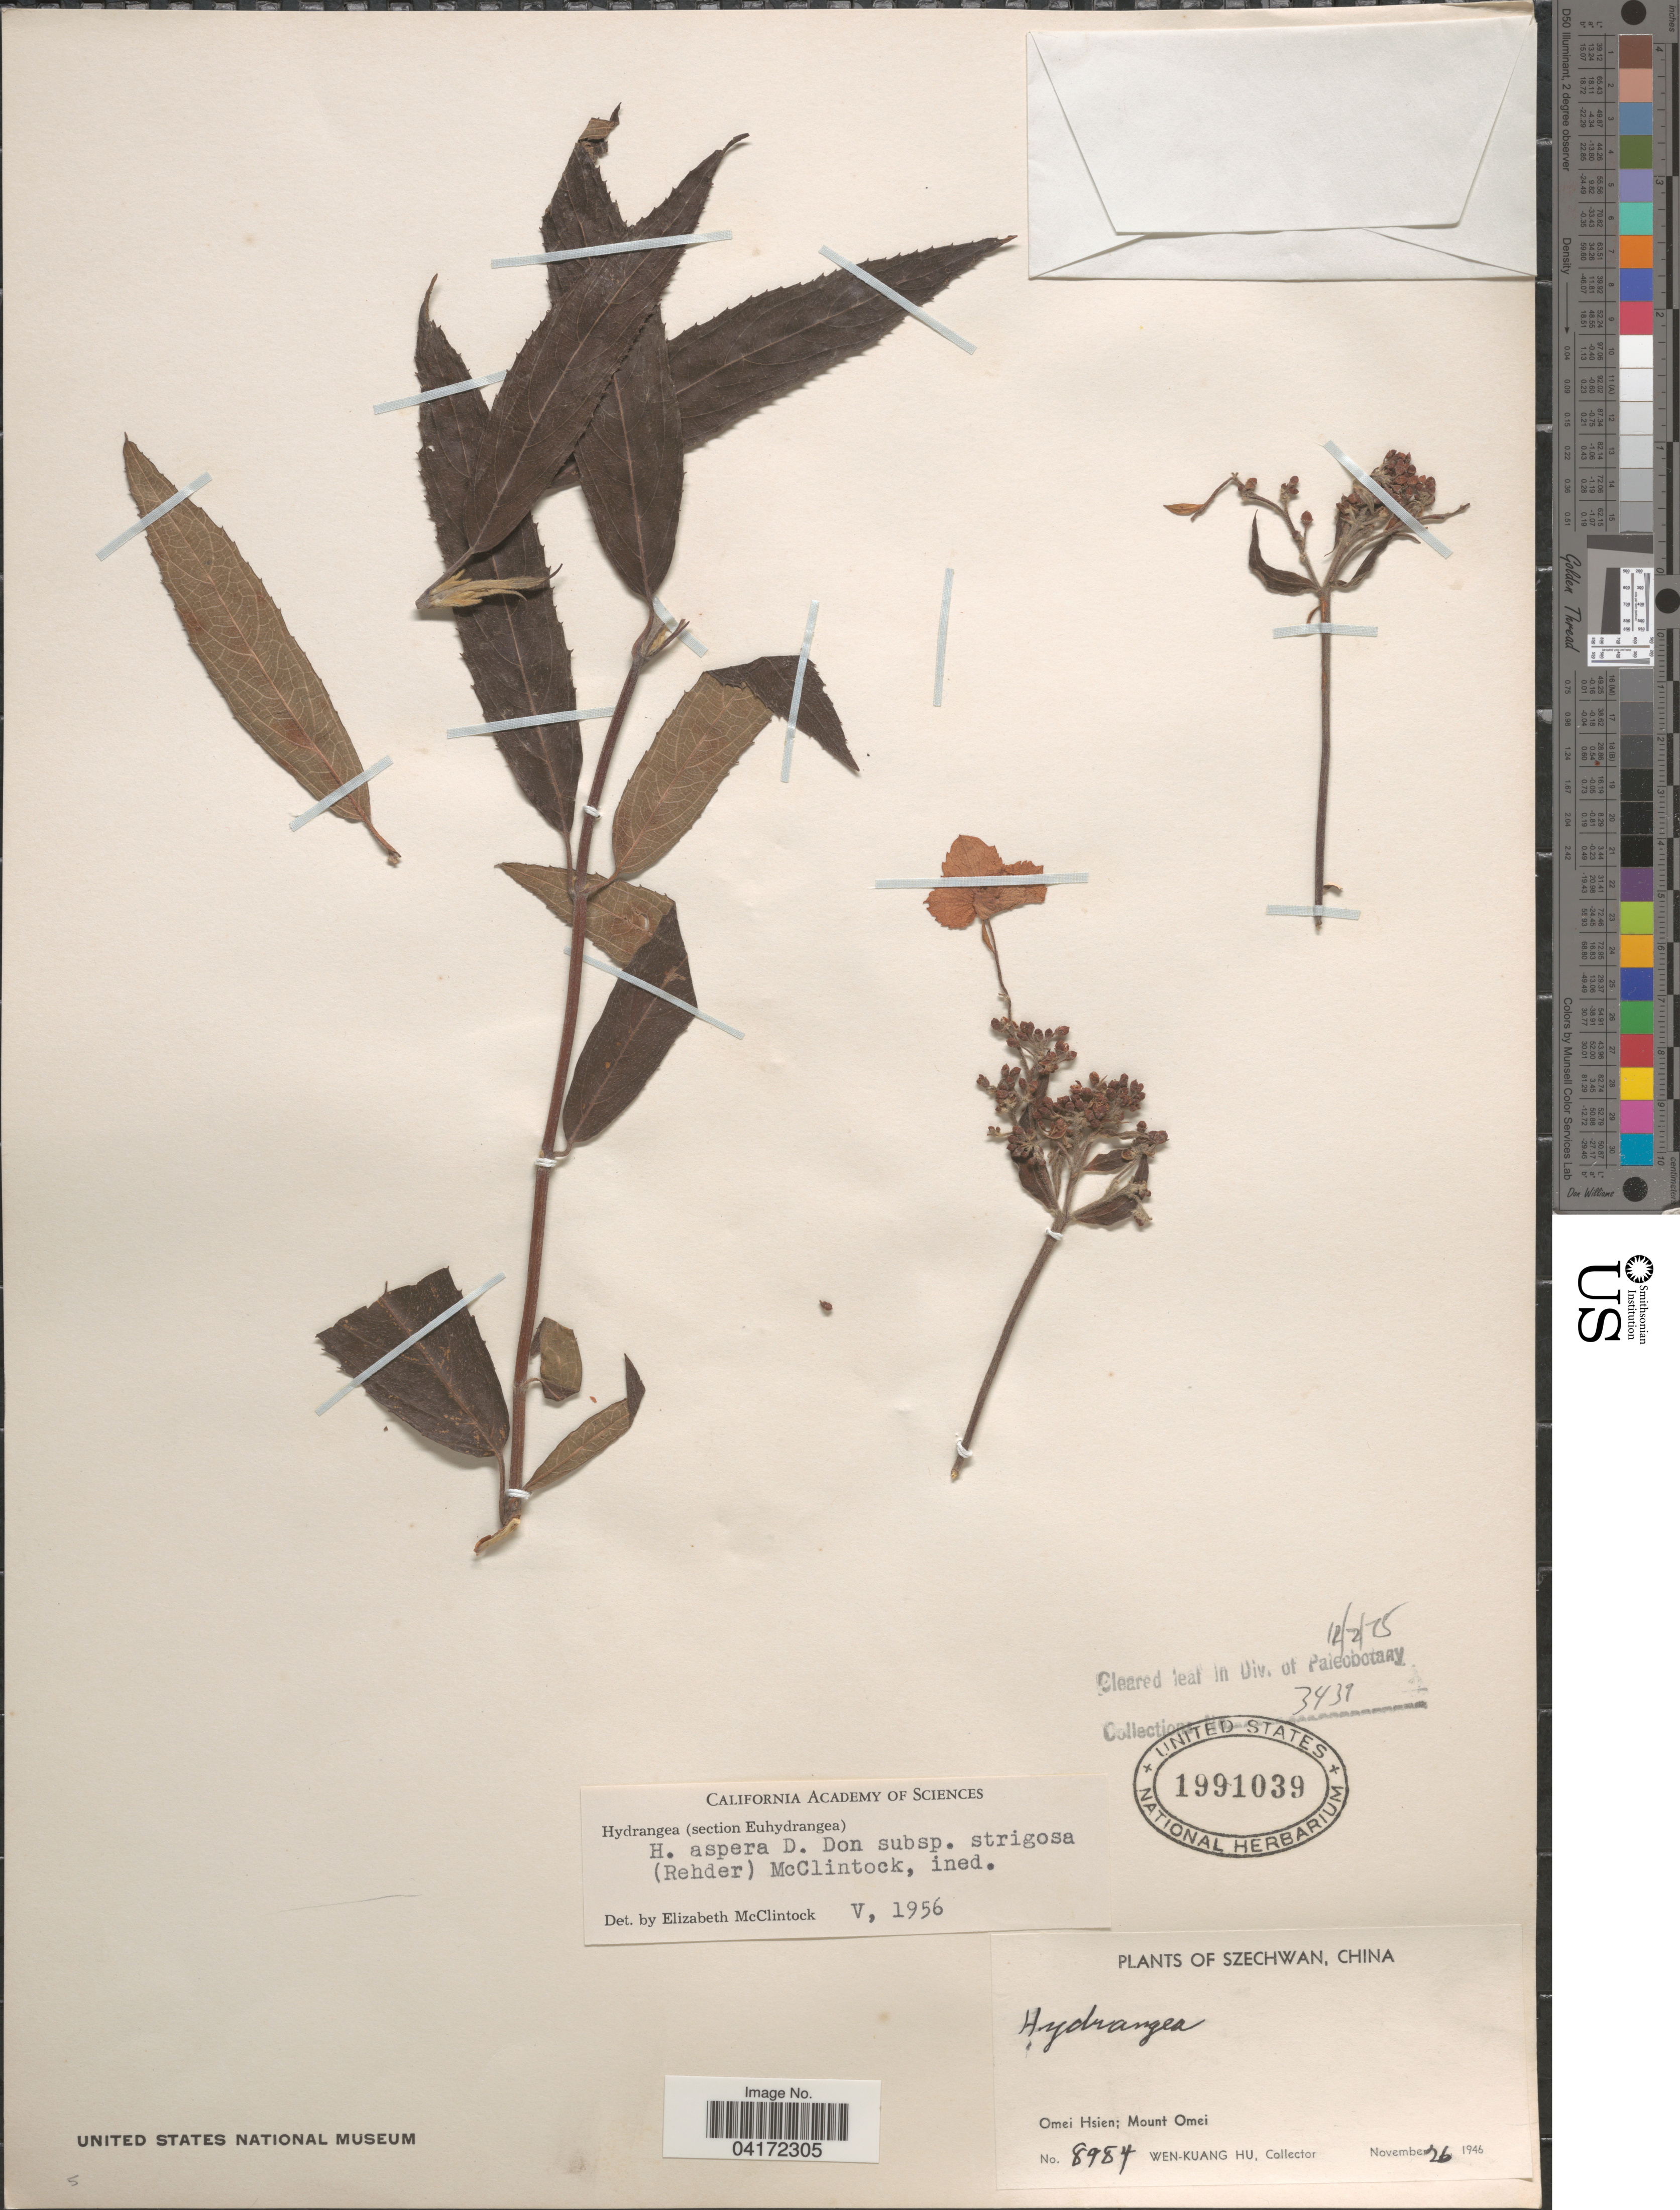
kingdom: Plantae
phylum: Tracheophyta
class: Magnoliopsida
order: Cornales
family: Hydrangeaceae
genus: Hydrangea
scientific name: Hydrangea aspera subsp. strigosa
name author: (Rehder) E. M. McClint.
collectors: W. K. Hu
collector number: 8984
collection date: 1946-11-26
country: China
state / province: Sichuan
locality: Szechwan. Omei Hsien; Mount Omei.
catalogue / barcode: US 1991039